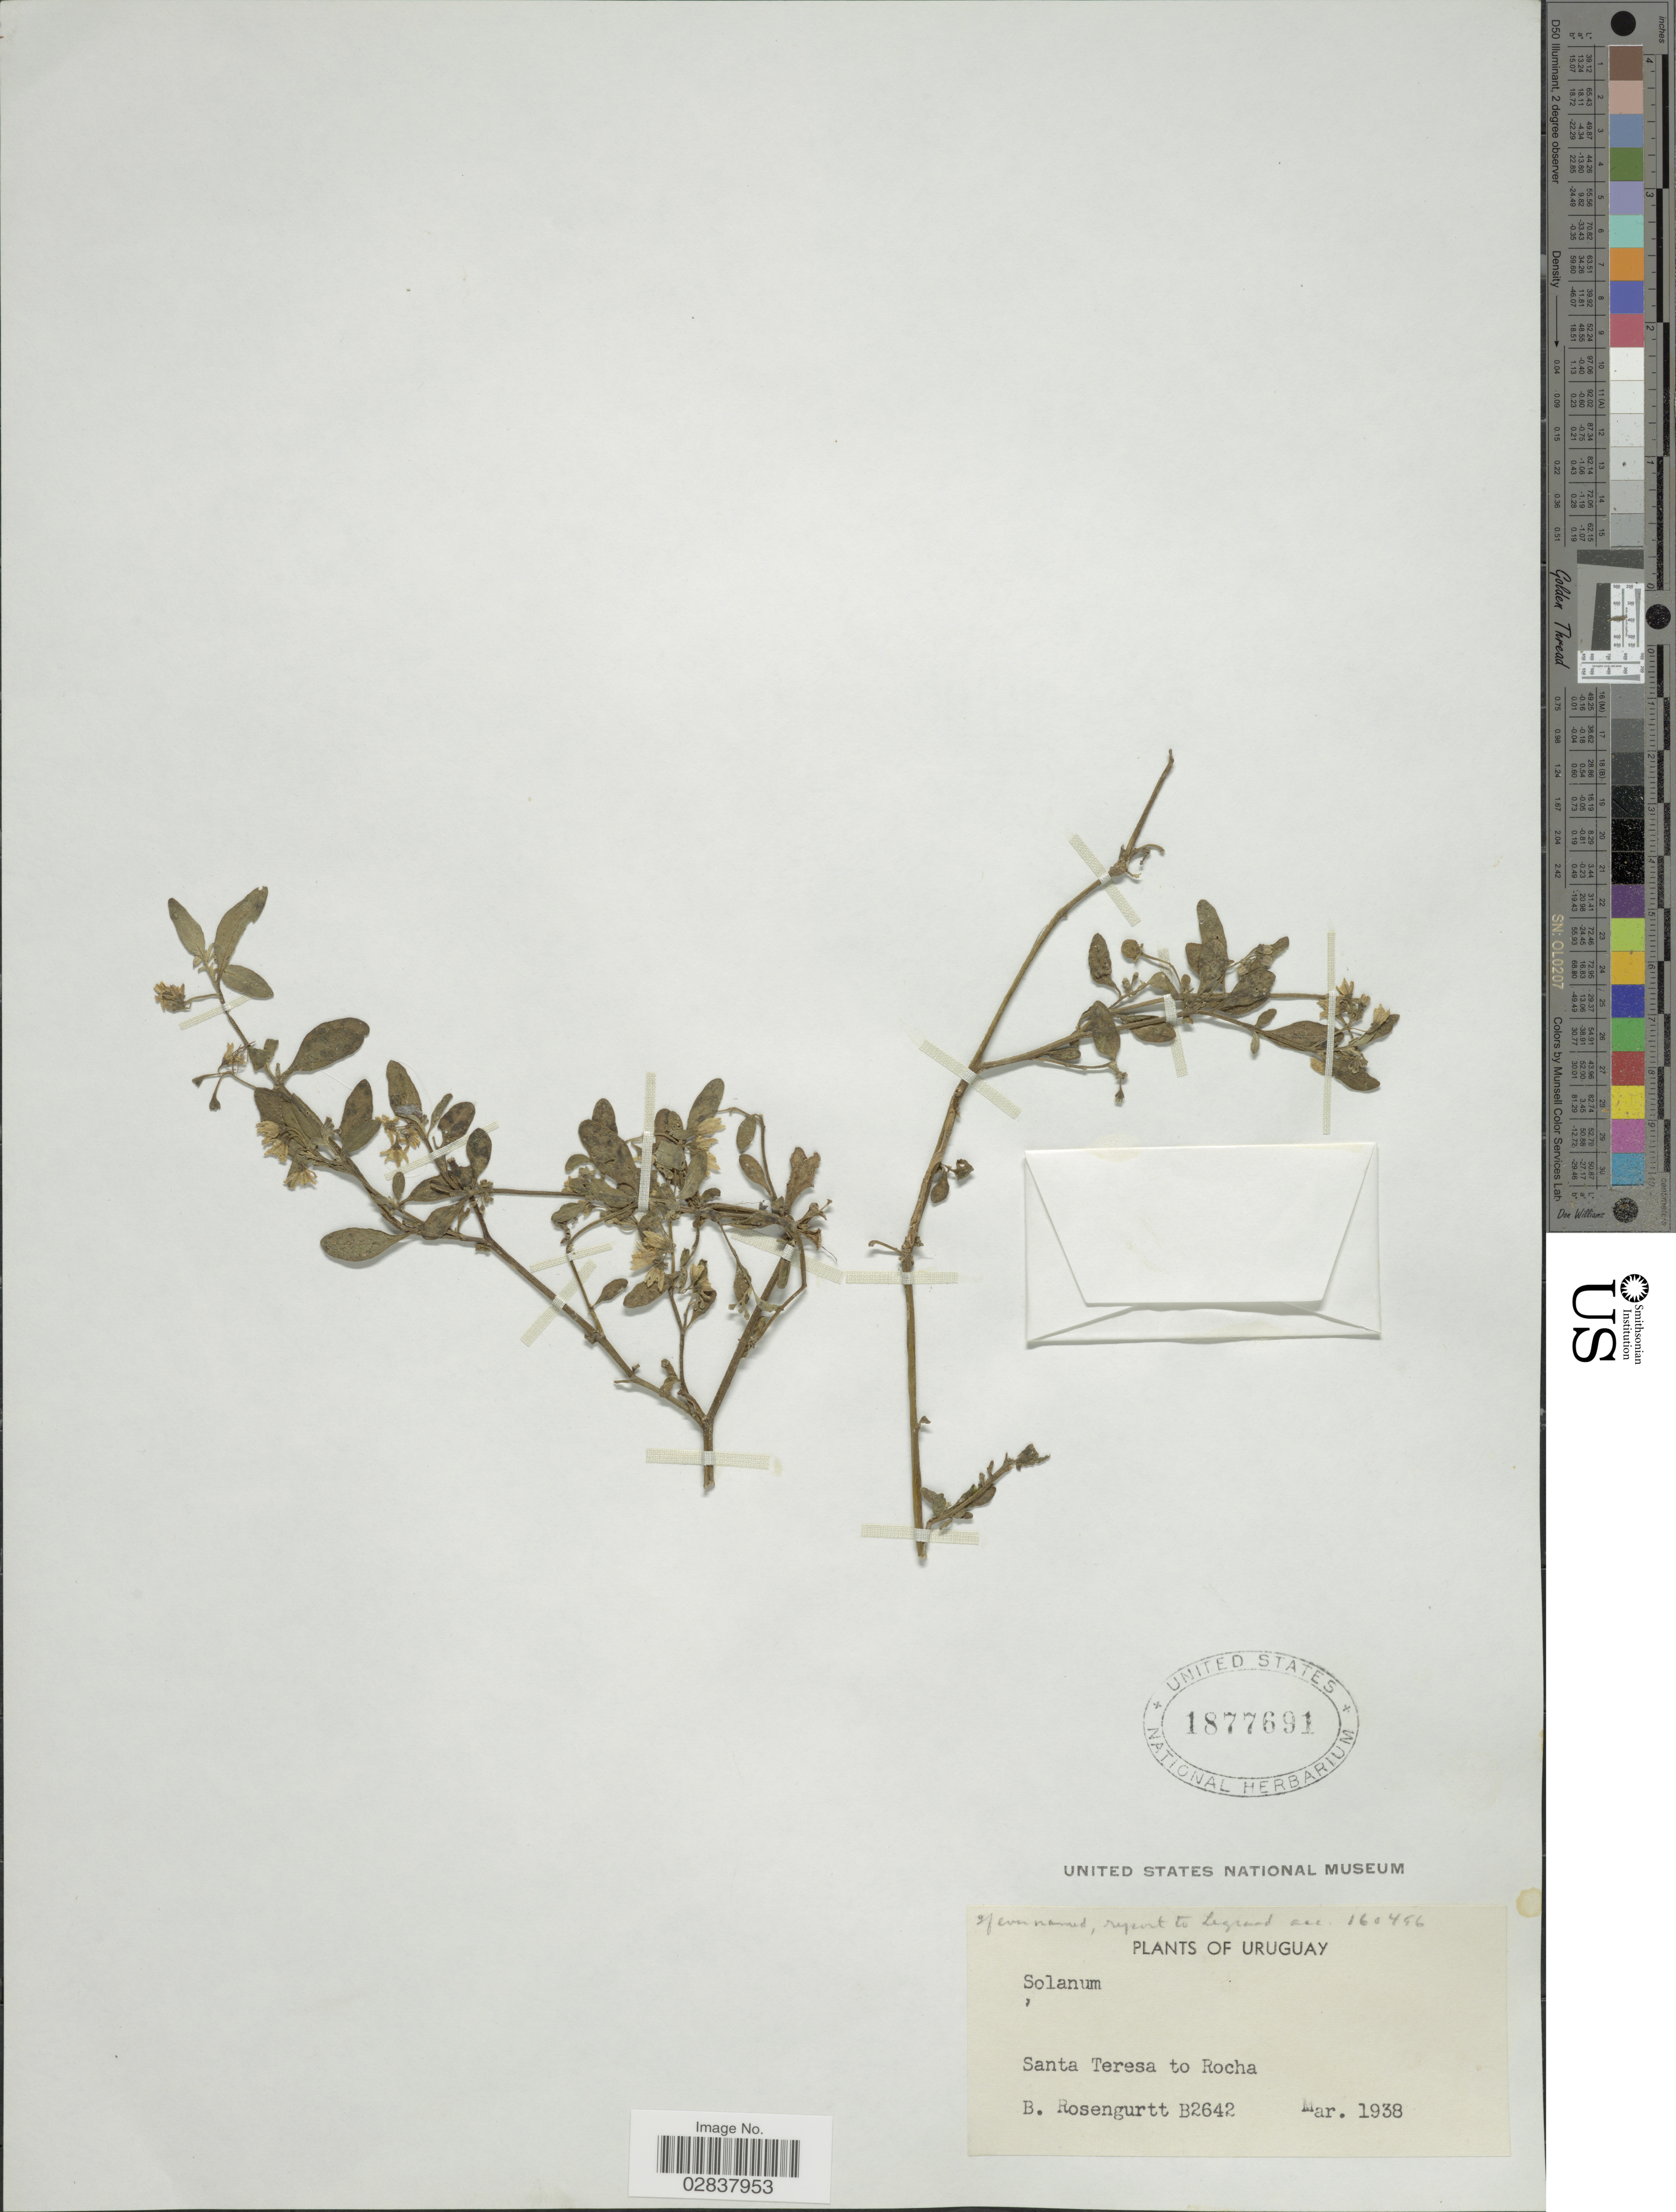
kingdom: Plantae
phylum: Tracheophyta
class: Magnoliopsida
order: Solanales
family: Solanaceae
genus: Solanum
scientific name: Solanum chenopodioides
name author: Lam.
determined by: Knapp, S. D.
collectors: B. Rosengurtt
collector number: B2642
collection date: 1938-03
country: Uruguay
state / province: Rocha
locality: Santa Teresa to Rocha.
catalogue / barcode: US 1877691